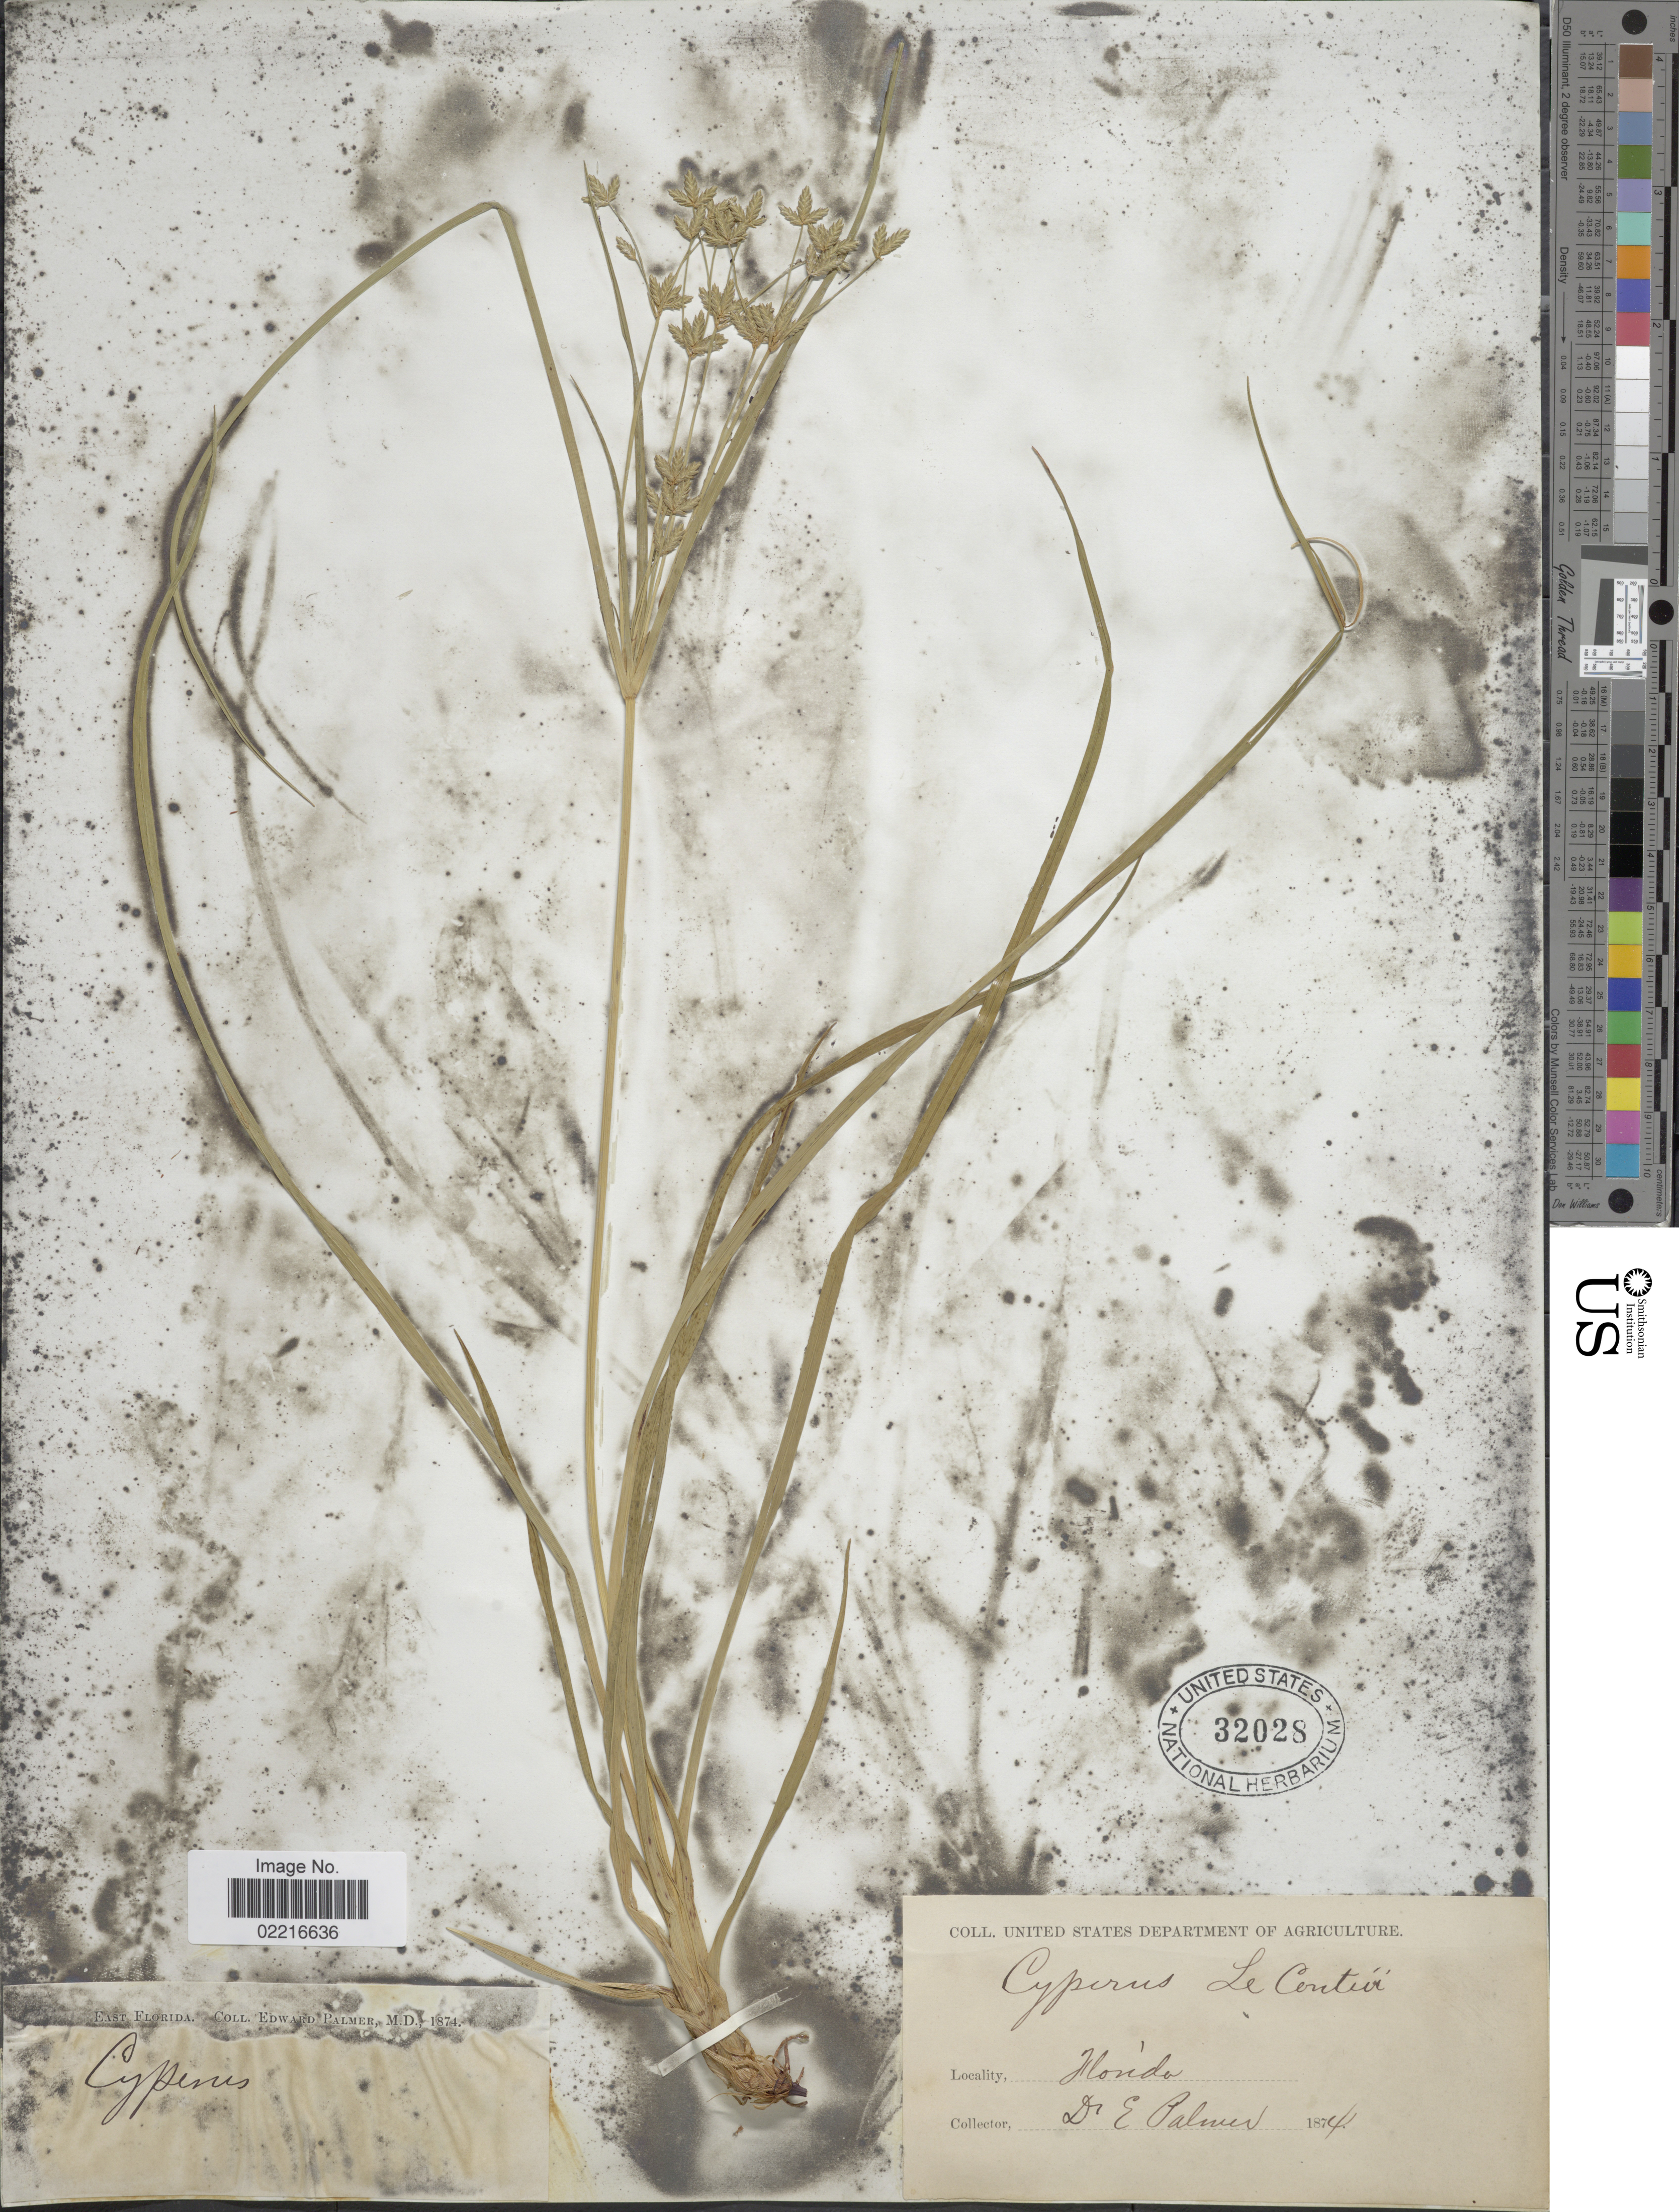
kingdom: Plantae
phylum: Tracheophyta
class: Liliopsida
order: Poales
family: Cyperaceae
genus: Cyperus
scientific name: Cyperus lecontei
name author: Torr. ex Steud.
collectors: E. Palmer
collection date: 1874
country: United States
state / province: Florida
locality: East Florida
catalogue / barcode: US 32028